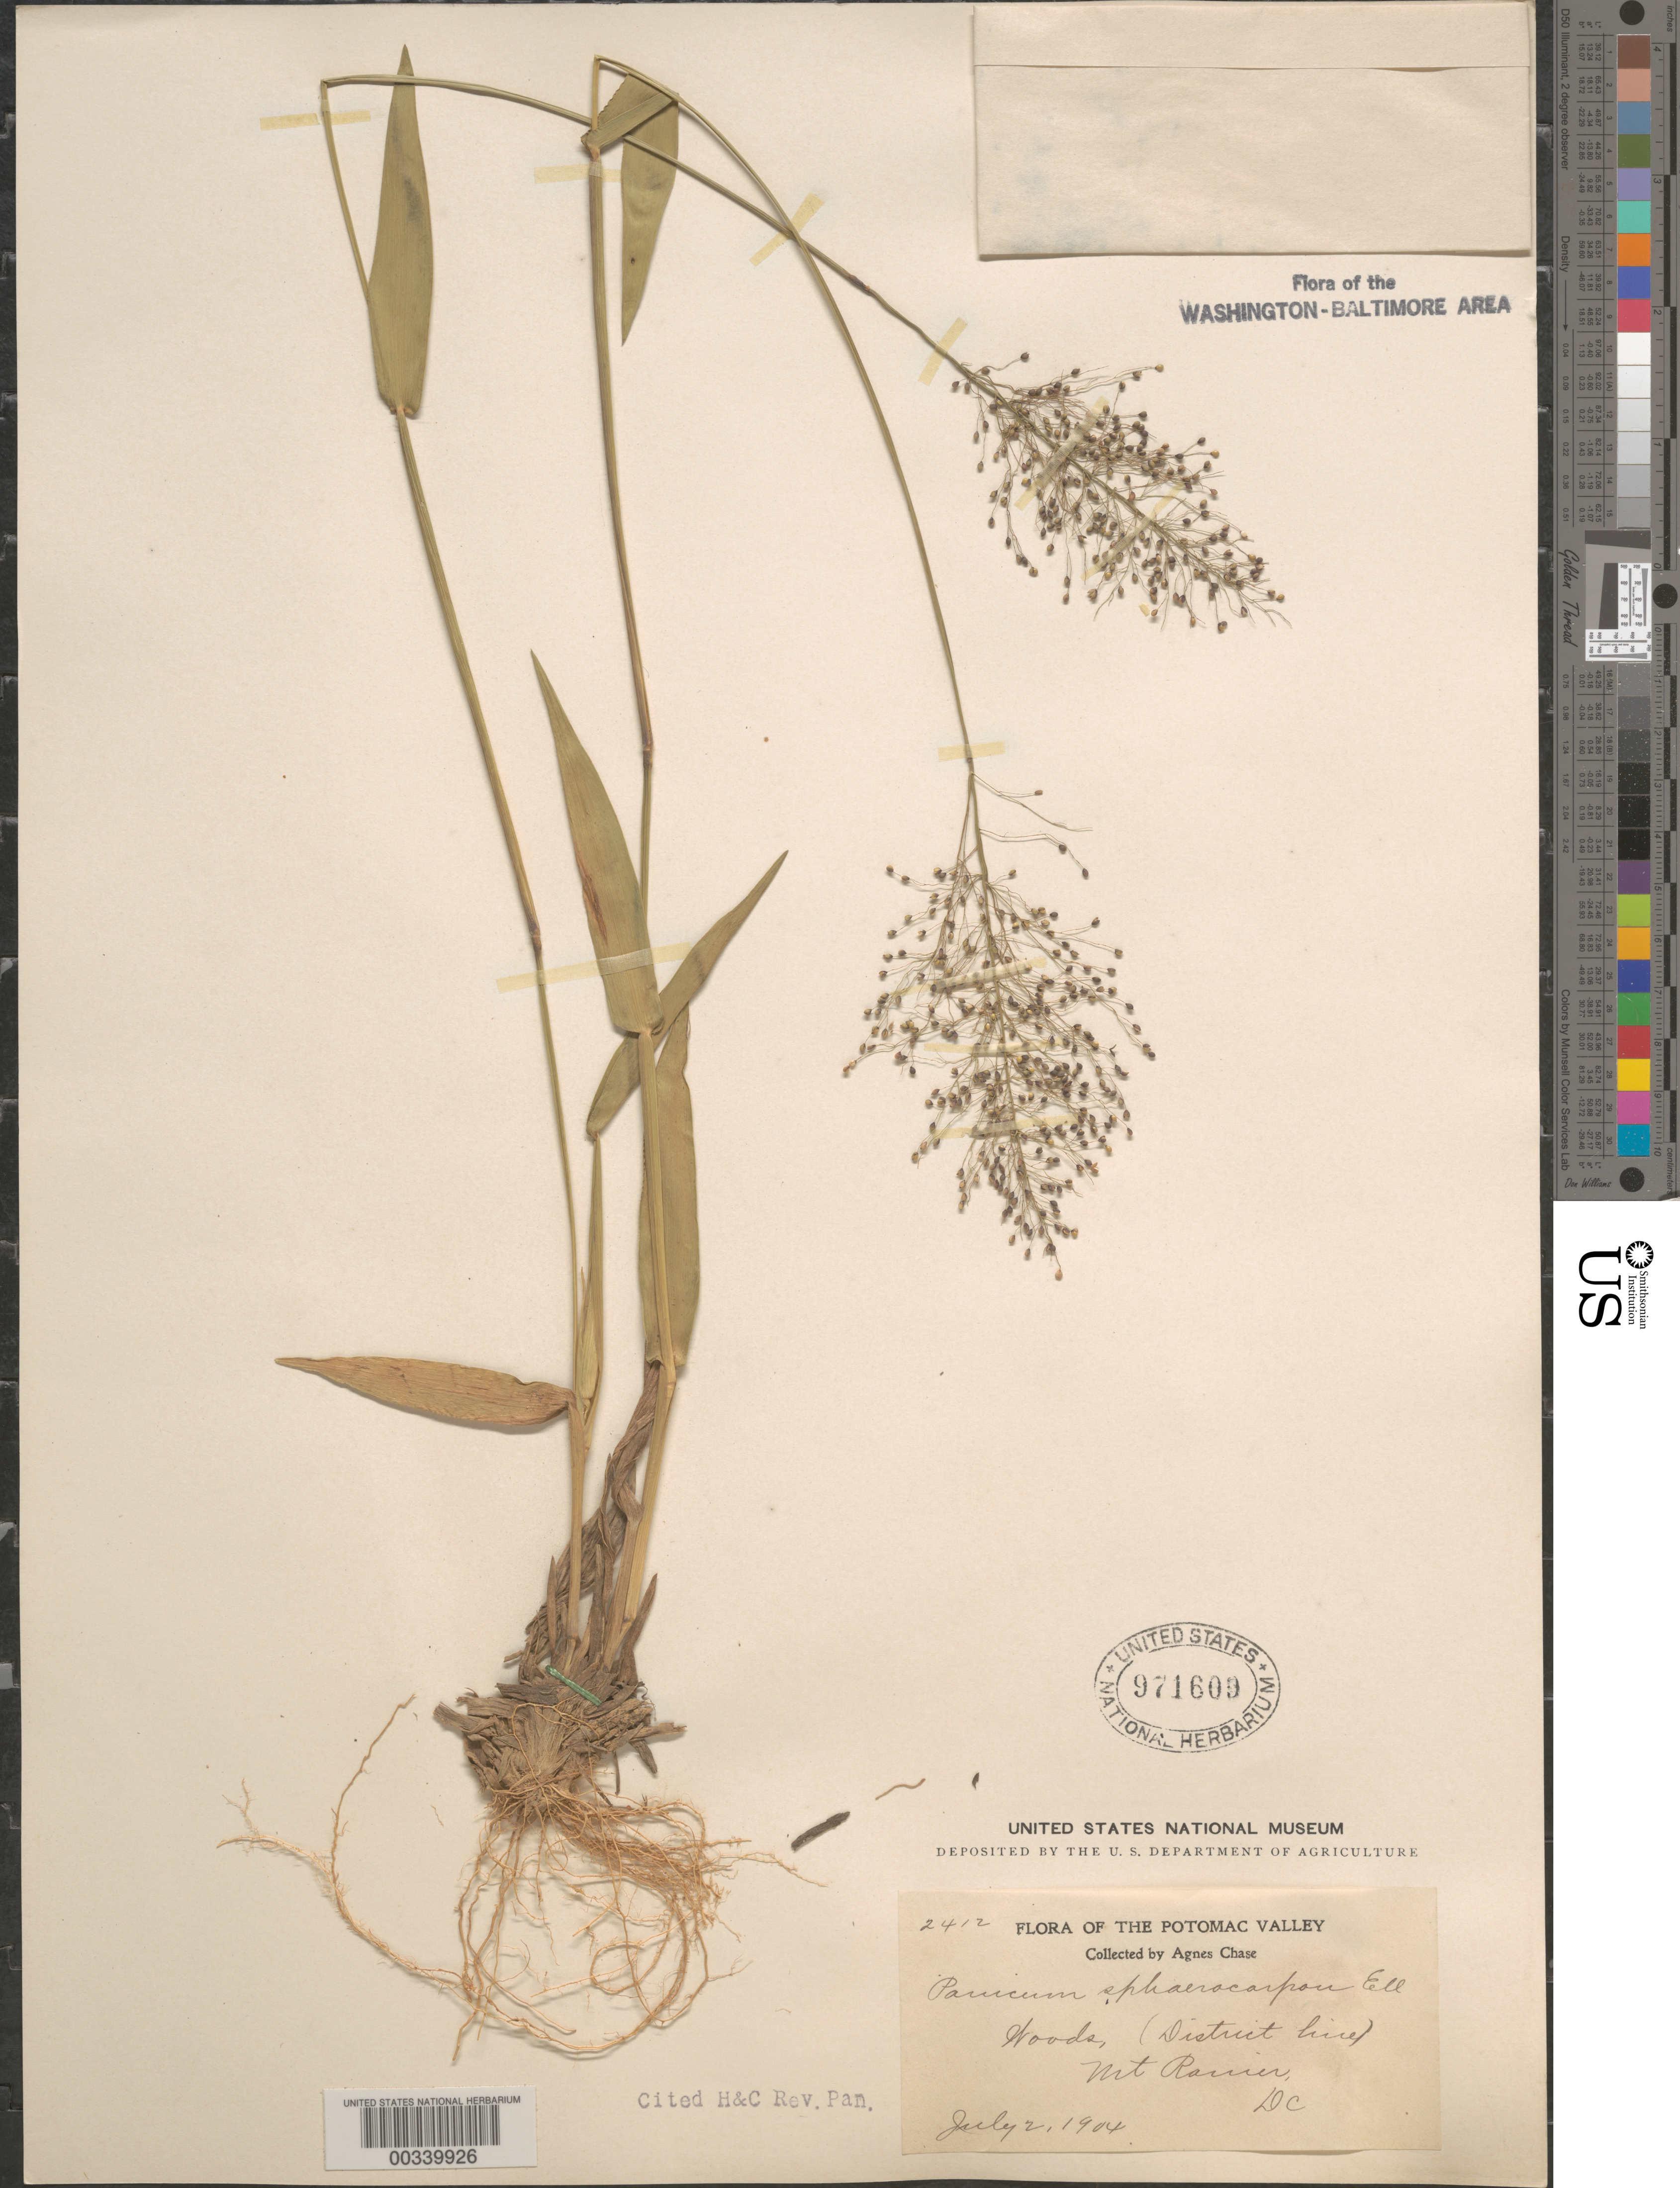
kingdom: Plantae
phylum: Tracheophyta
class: Liliopsida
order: Poales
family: Poaceae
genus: Dichanthelium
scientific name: Dichanthelium sphaerocarpon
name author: (Elliott) Gould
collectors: A. Chase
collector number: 2412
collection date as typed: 02 Jul 1904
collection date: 1904-07-02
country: United States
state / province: District of Columbia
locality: Mt Rainier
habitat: Woods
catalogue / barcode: US 971609